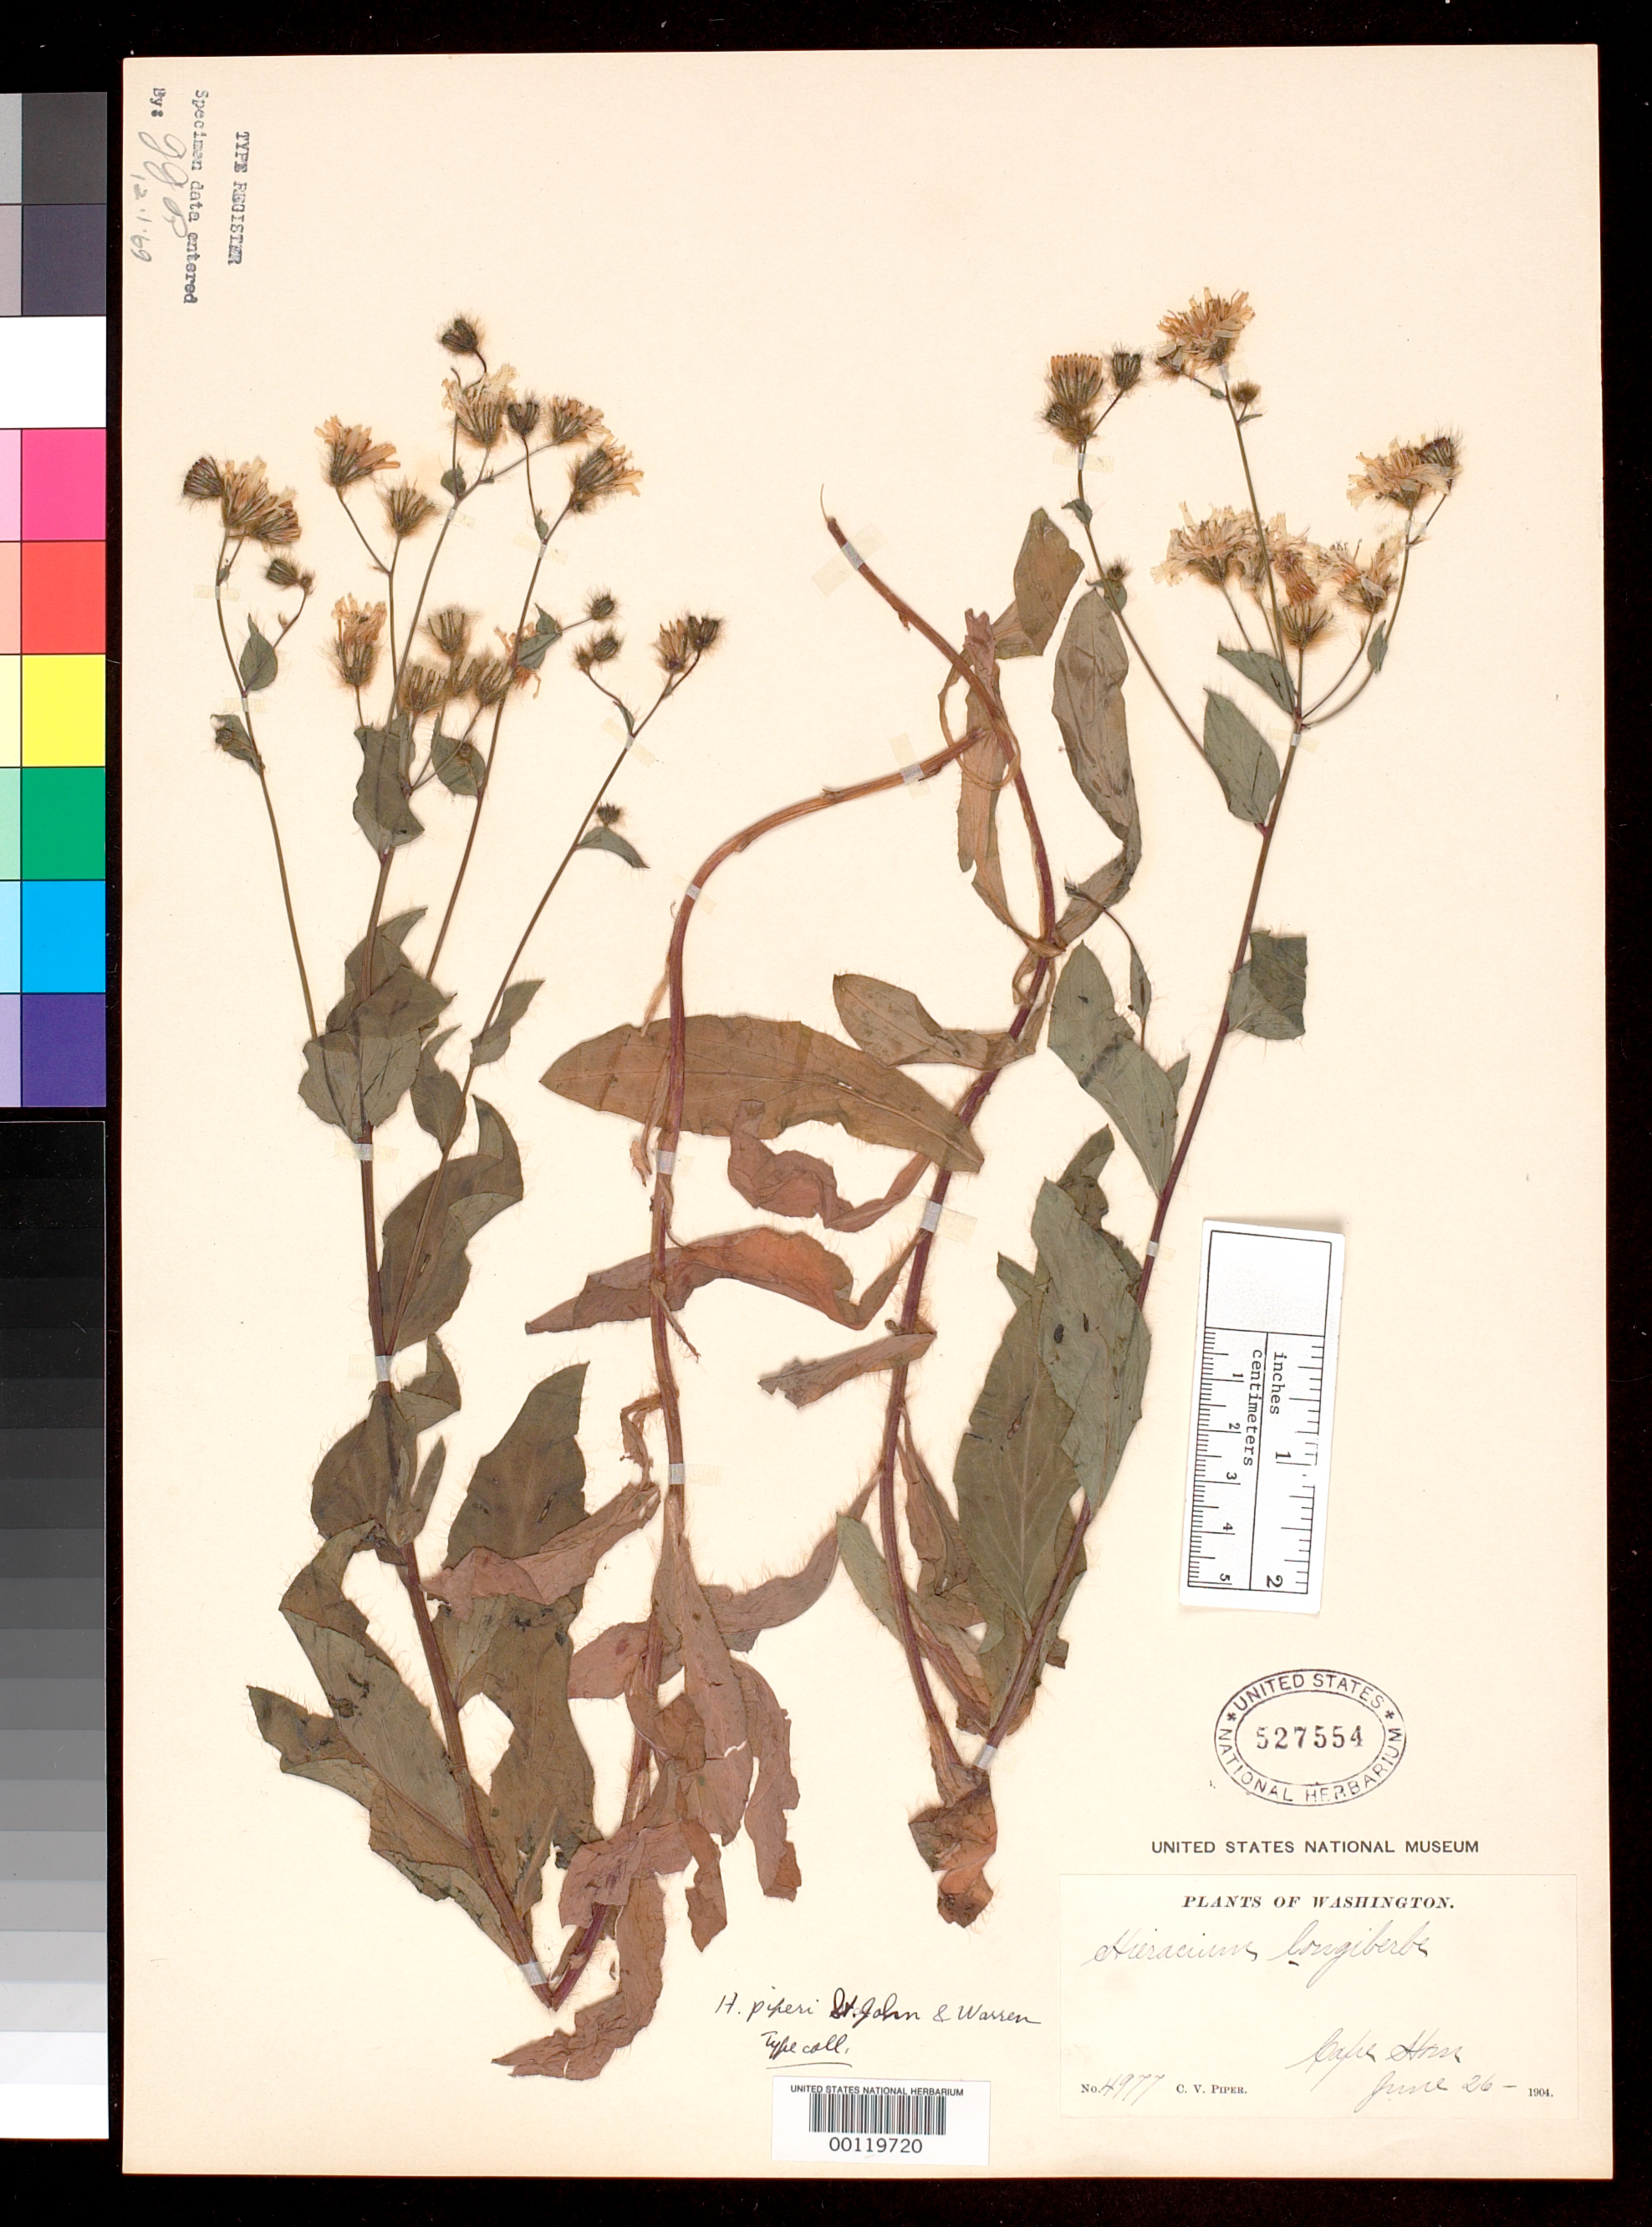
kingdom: Plantae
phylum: Tracheophyta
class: Magnoliopsida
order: Asterales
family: Asteraceae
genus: Hieracium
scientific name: Hieracium piperi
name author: H. St. John & F.A. Warren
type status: Isotype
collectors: C. V. Piper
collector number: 4977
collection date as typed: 26 Jun 1904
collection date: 1904-06-26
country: United States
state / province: Washington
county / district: Skamania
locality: Cape Horn.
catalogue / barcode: US 527554